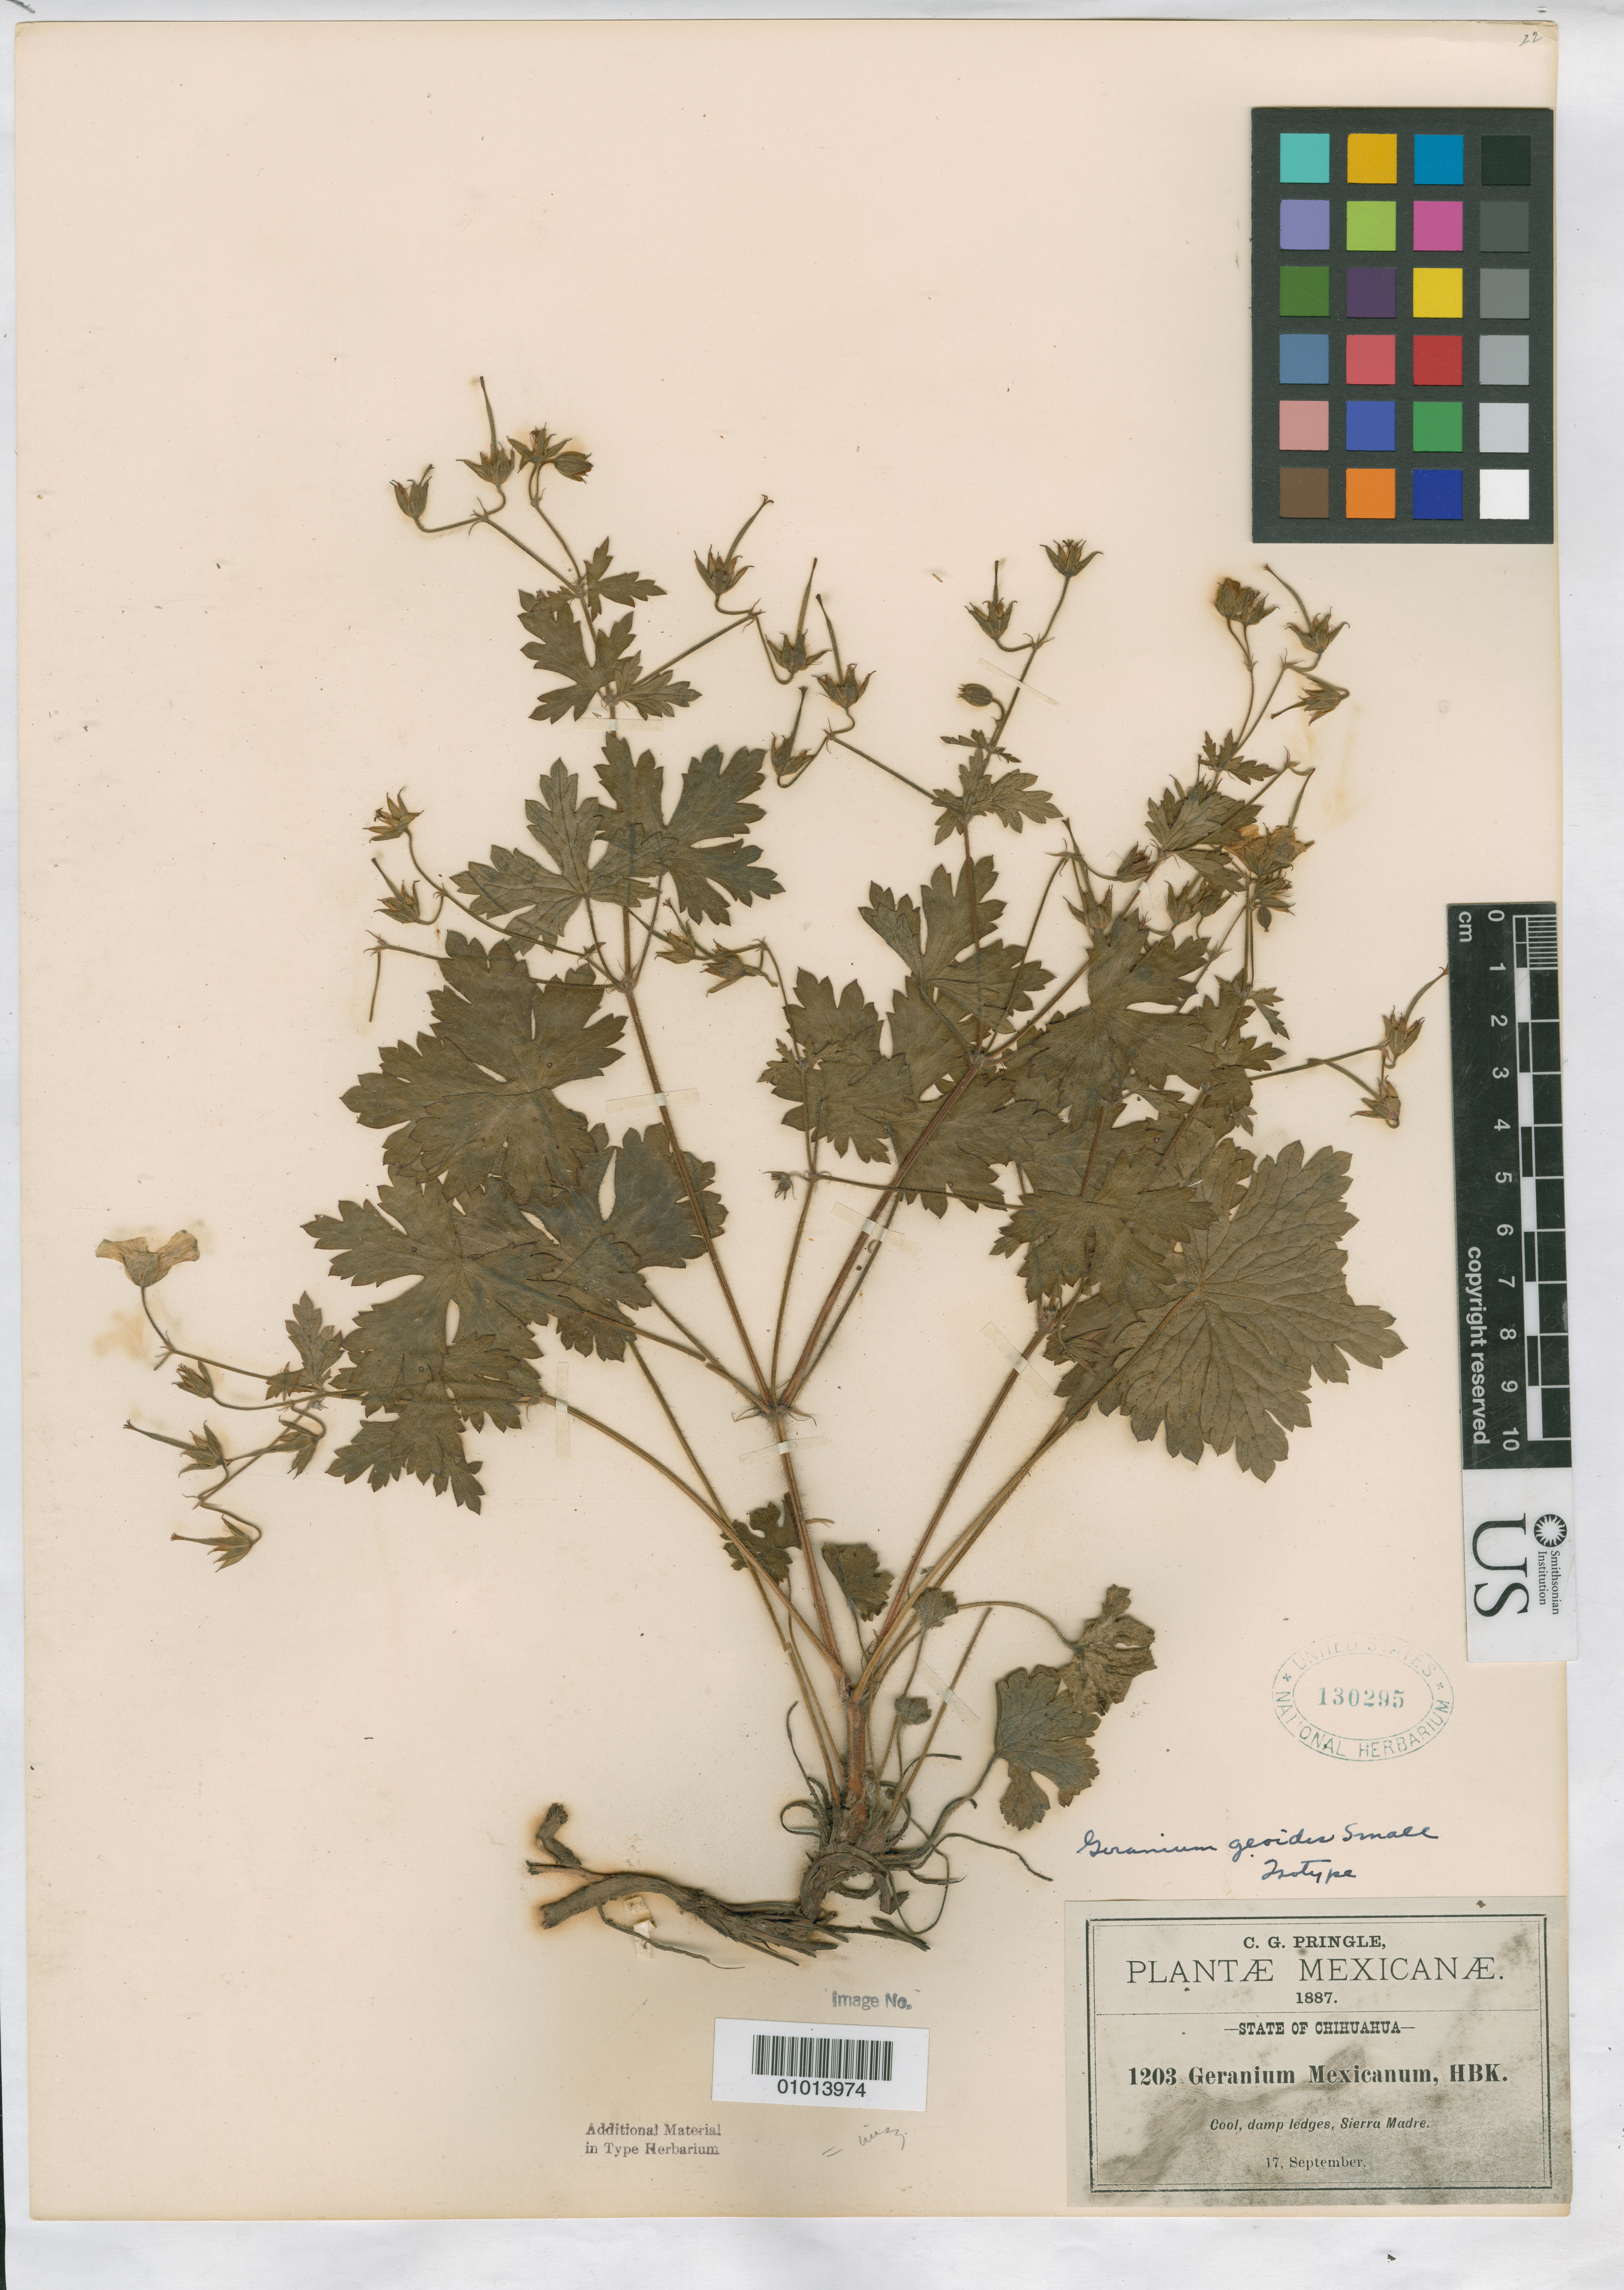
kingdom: Plantae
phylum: Tracheophyta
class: Magnoliopsida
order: Geraniales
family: Geraniaceae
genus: Geranium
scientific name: Geranium geoides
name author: Small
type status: Isotype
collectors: C. G. Pringle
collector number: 1203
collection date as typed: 17 Sep 1887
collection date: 1887-09-17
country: Mexico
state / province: Chihuahua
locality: Sierra Madre.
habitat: Cool, damp ledges.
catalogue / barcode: US 130295